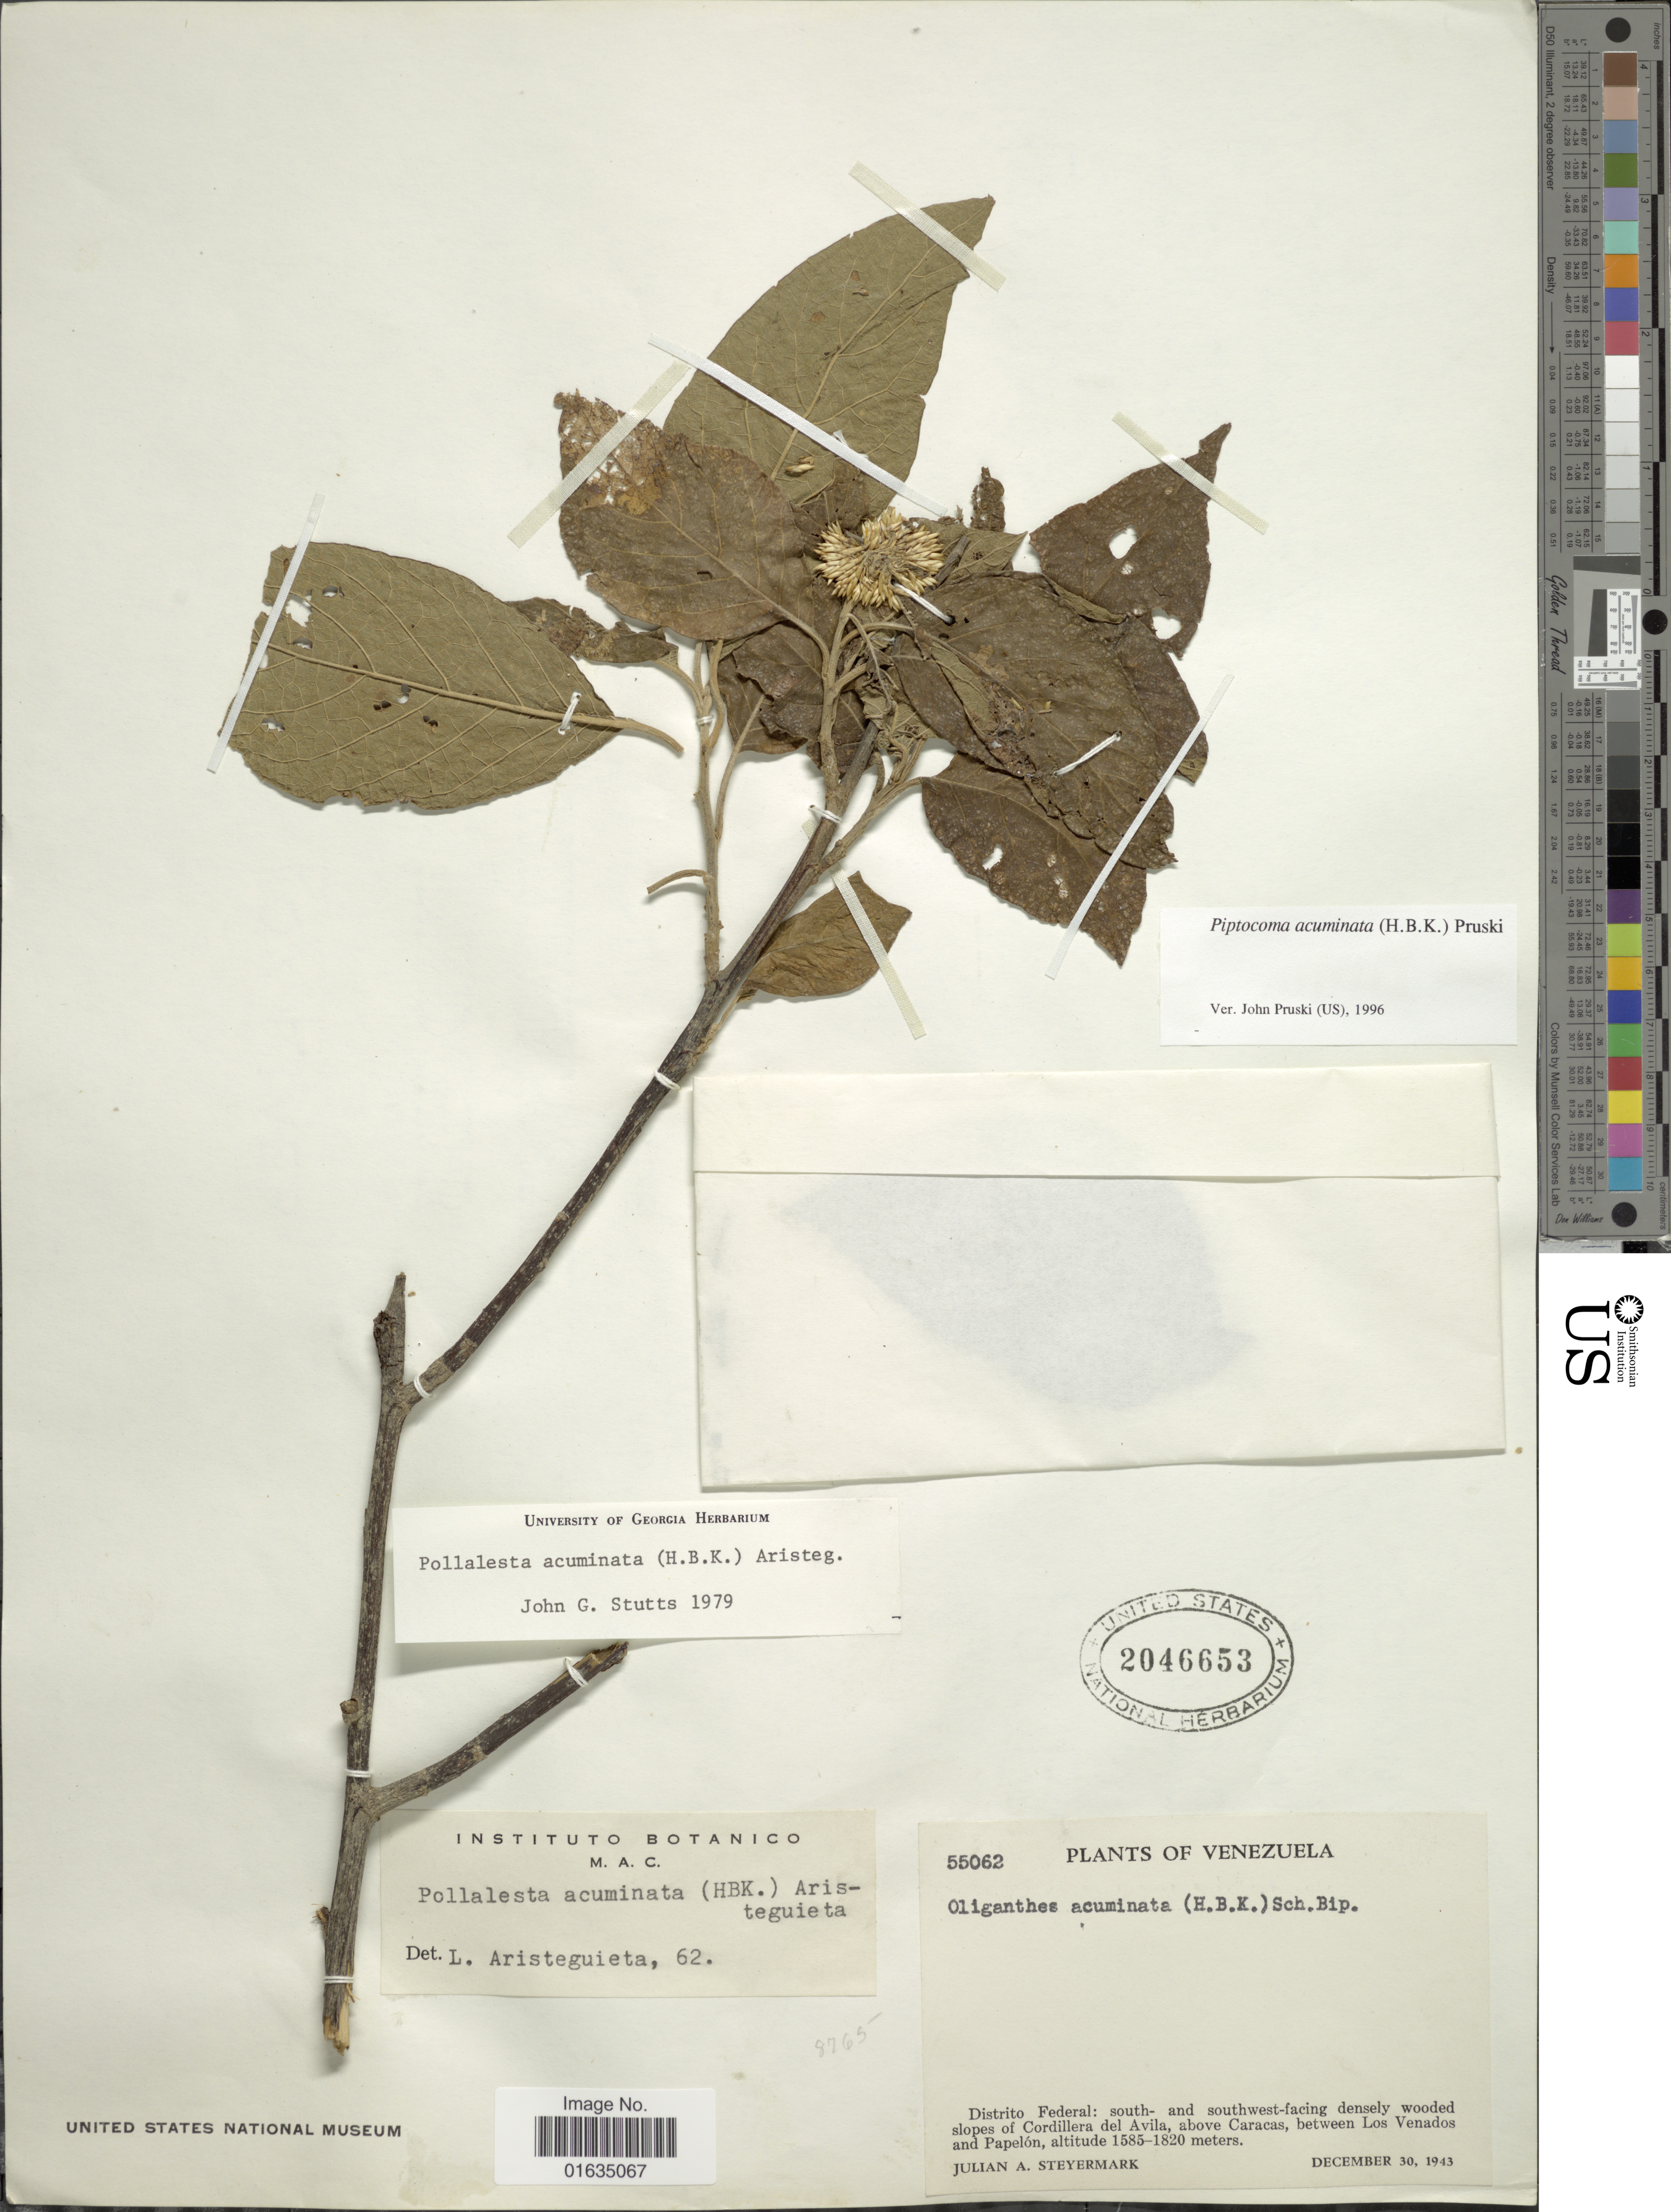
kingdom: Plantae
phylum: Tracheophyta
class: Magnoliopsida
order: Asterales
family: Asteraceae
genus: Pollalesta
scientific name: Pollalesta acuminata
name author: (Kunth) Aristeg.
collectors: J. Steyermark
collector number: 55062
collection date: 1943-12-30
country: Venezuela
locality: Distrito Federal, south- and southwest-facing densely wooded slopes of Cordillera del Avila, above Caracas, between Los Venados and Papelon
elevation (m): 1585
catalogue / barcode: US 2046653